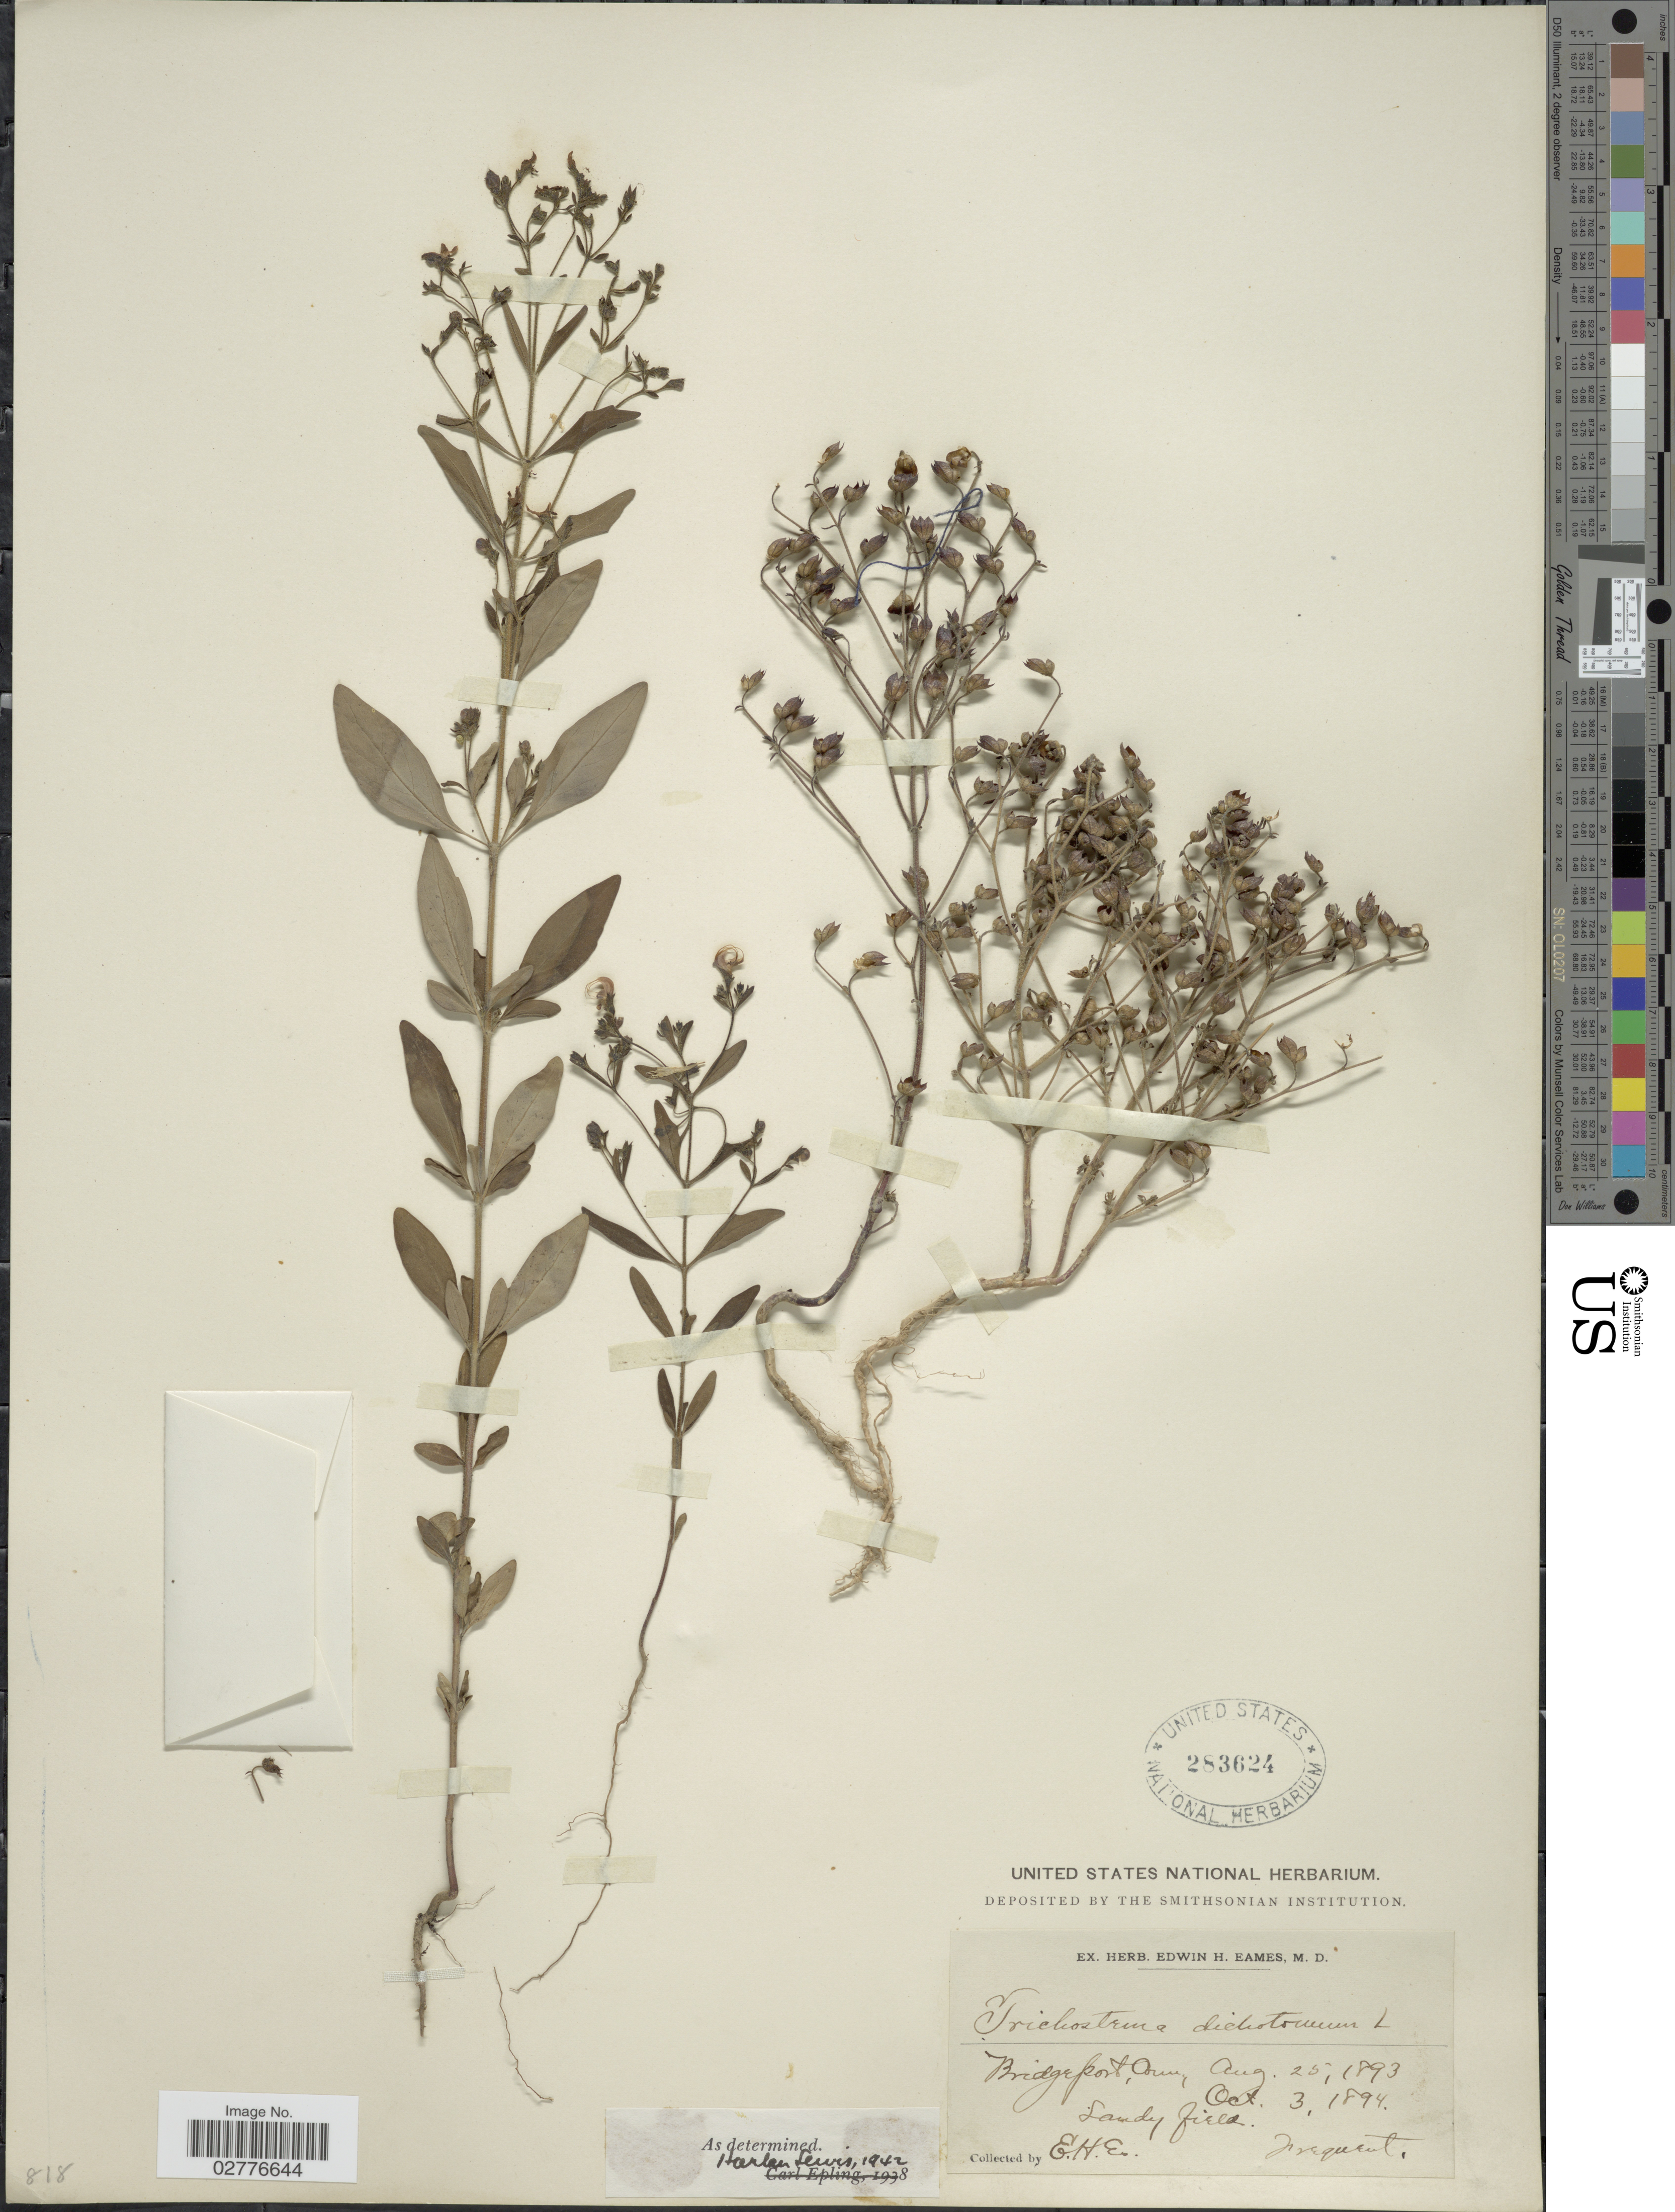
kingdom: Plantae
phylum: Tracheophyta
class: Magnoliopsida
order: Lamiales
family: Lamiaceae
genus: Trichostema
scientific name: Trichostema dichotomum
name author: L.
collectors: E. H. Eames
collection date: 1893-08-25/1894-10-03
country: United States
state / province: Connecticut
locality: Bridgeport County.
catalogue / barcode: US 283624